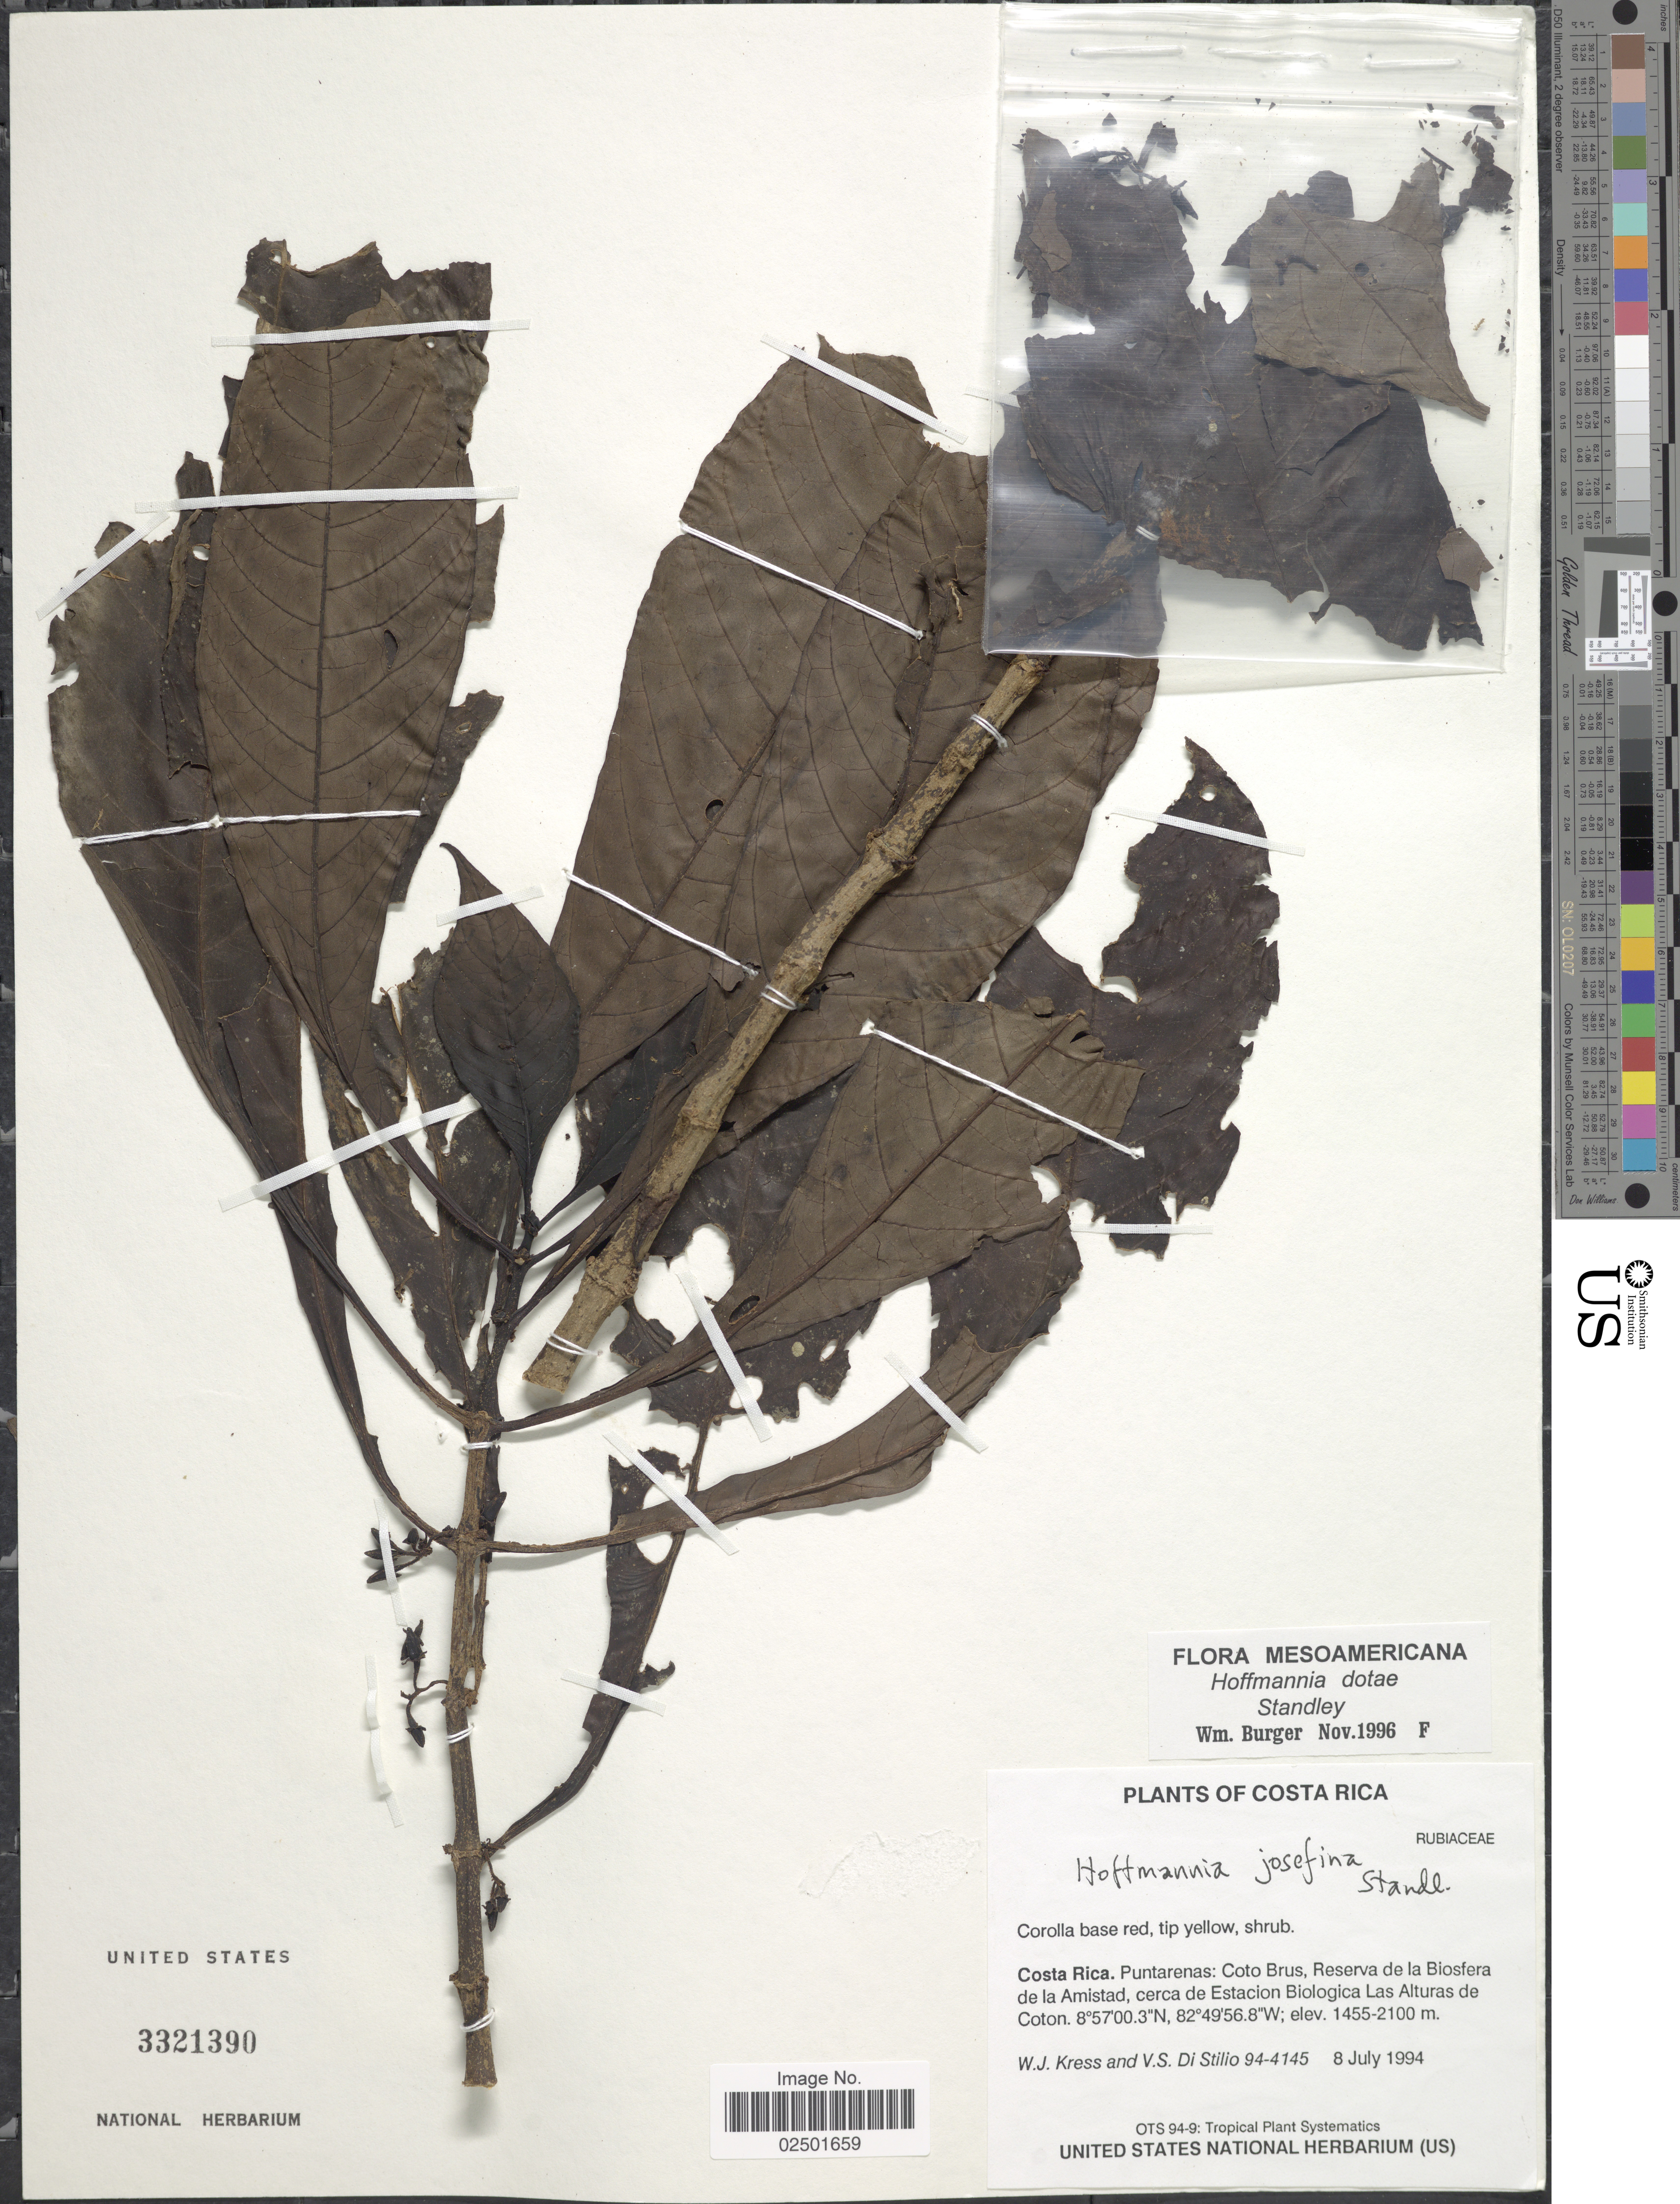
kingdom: Plantae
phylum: Tracheophyta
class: Magnoliopsida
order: Gentianales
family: Rubiaceae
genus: Hoffmannia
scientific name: Hoffmannia dotae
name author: Standl.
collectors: W. J. Kress & V. Di Stilio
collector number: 94-4145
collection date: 1994-07-08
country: Costa Rica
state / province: Puntarenas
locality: Coto Brus. Reserva de la Biosfera de la Amistad; cerca Estacion Biologica Las Alturas de Coton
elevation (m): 1455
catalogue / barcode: US 3321390